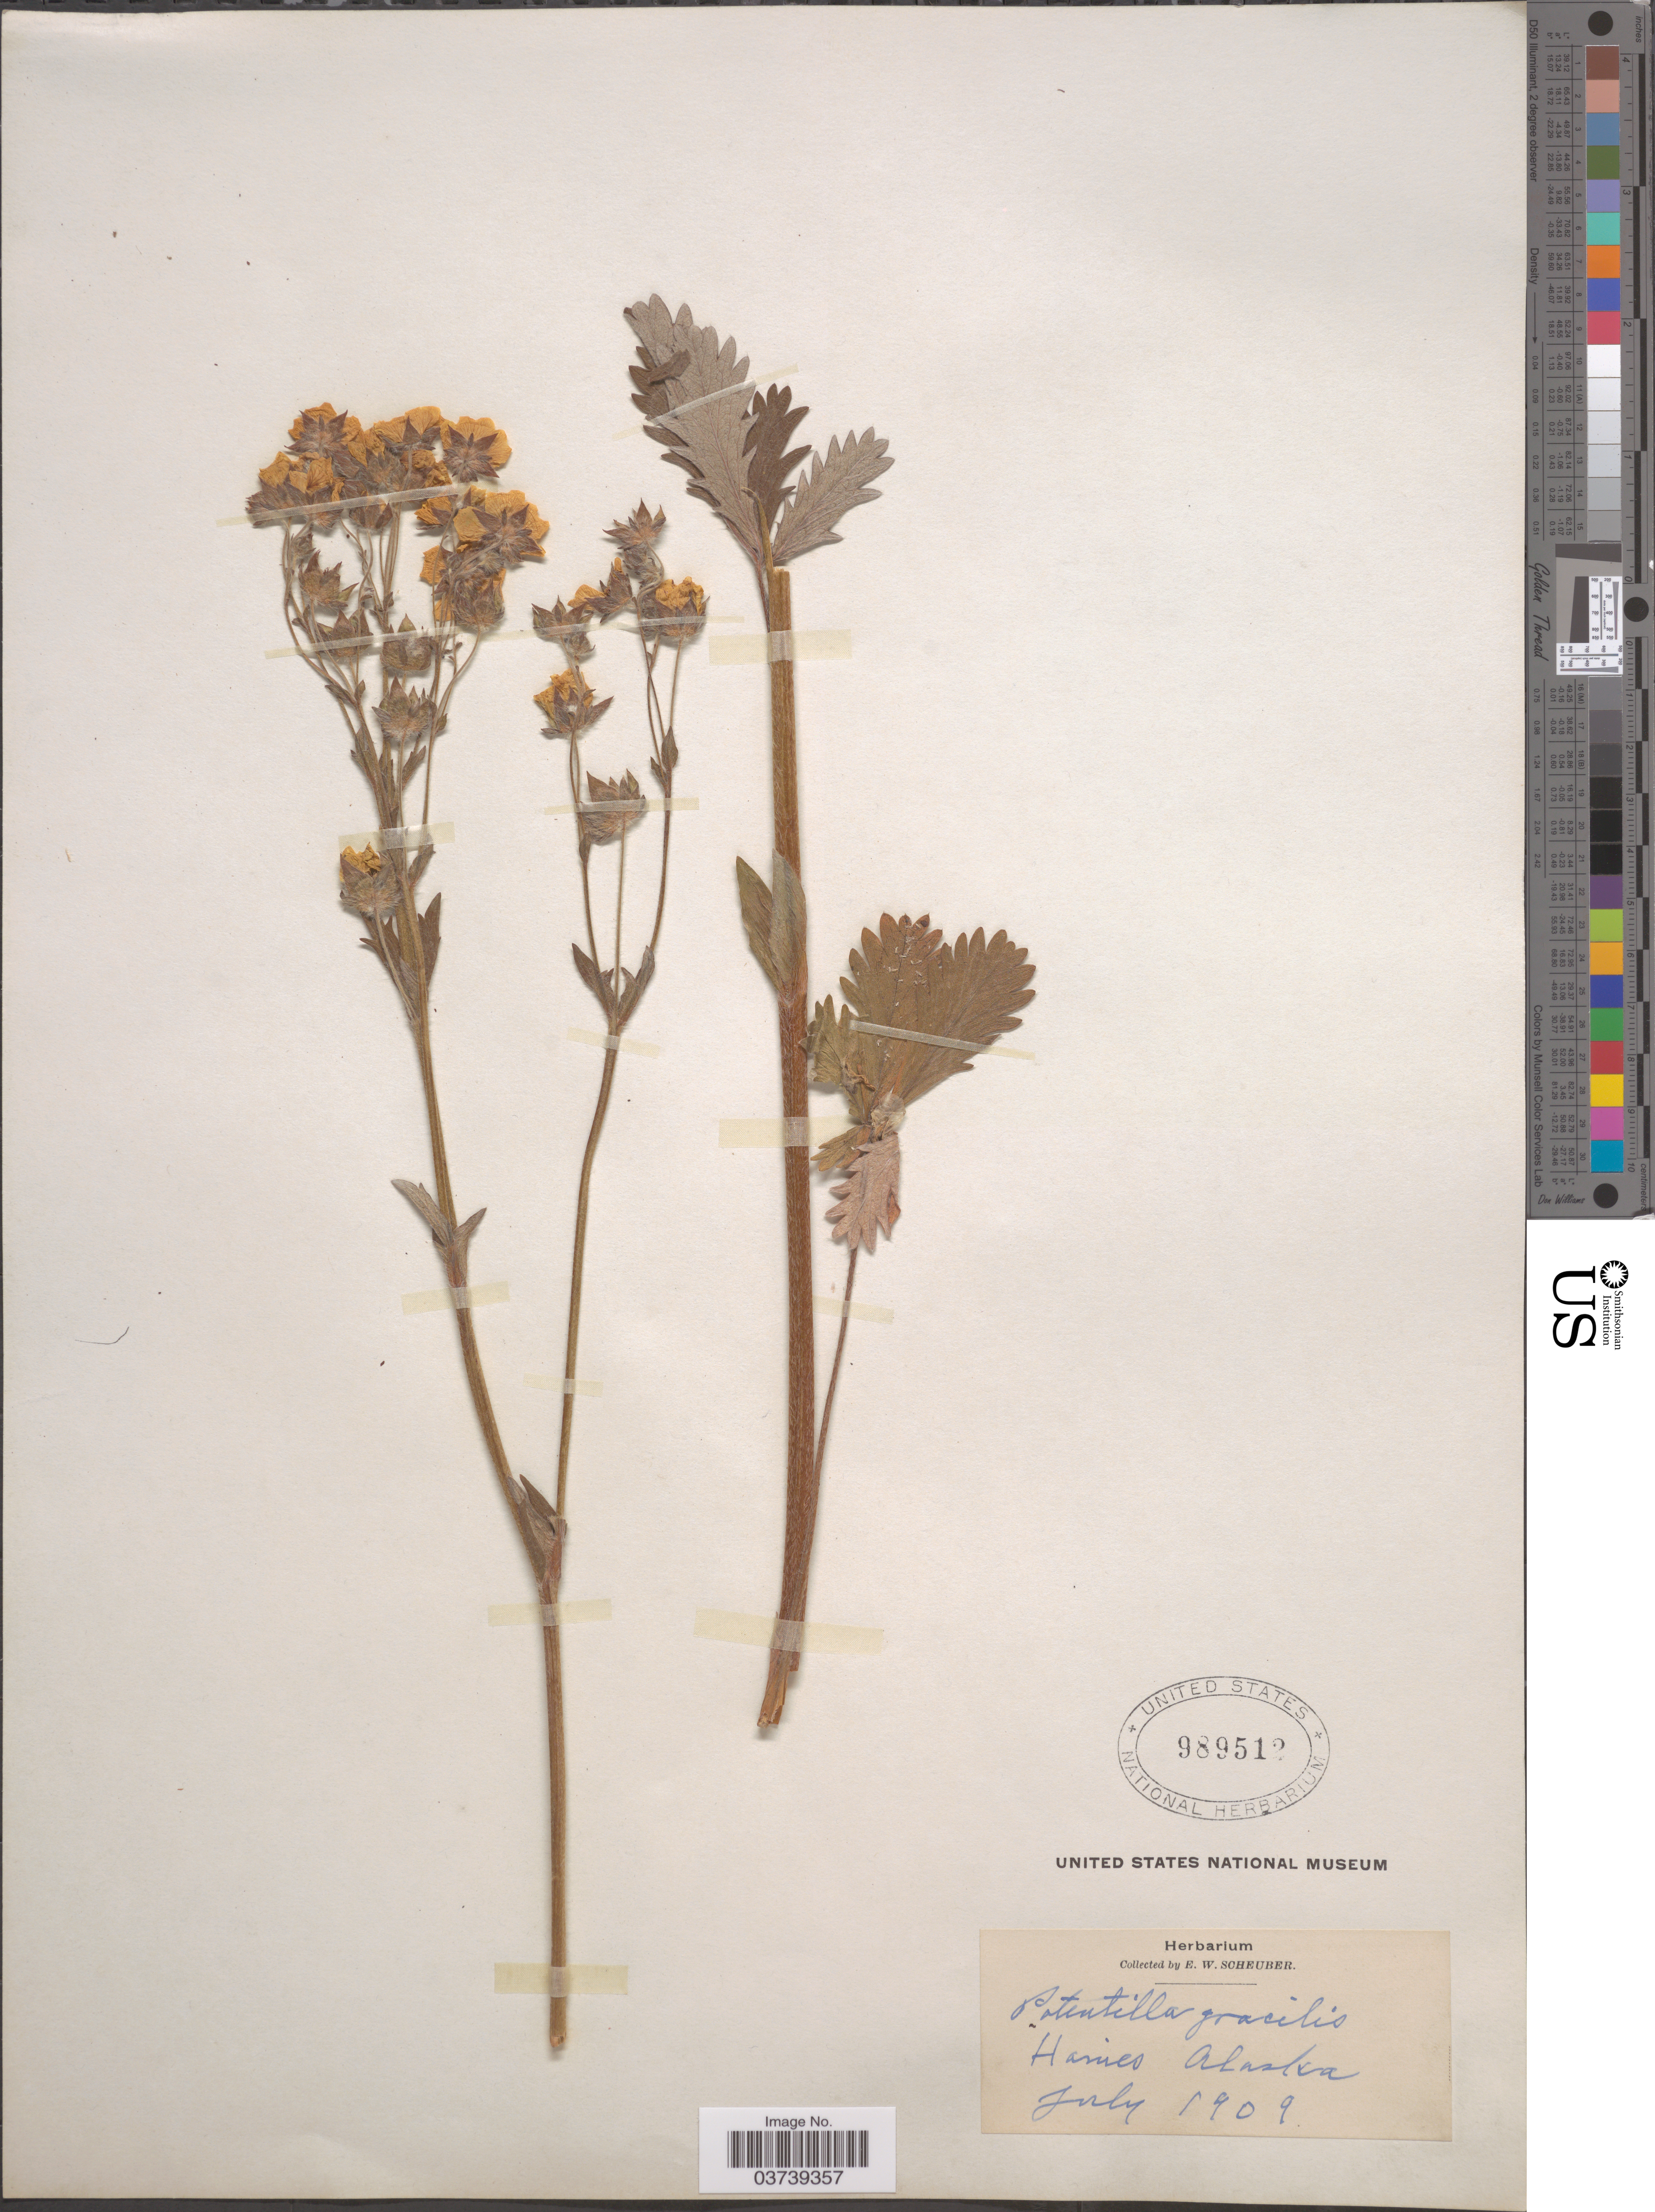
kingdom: Plantae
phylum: Tracheophyta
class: Magnoliopsida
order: Rosales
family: Rosaceae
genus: Potentilla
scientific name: Potentilla gracilis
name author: Douglas ex Hook.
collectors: E. Scheuber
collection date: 1909-07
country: United States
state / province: Alaska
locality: Haines.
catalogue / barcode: US 989512